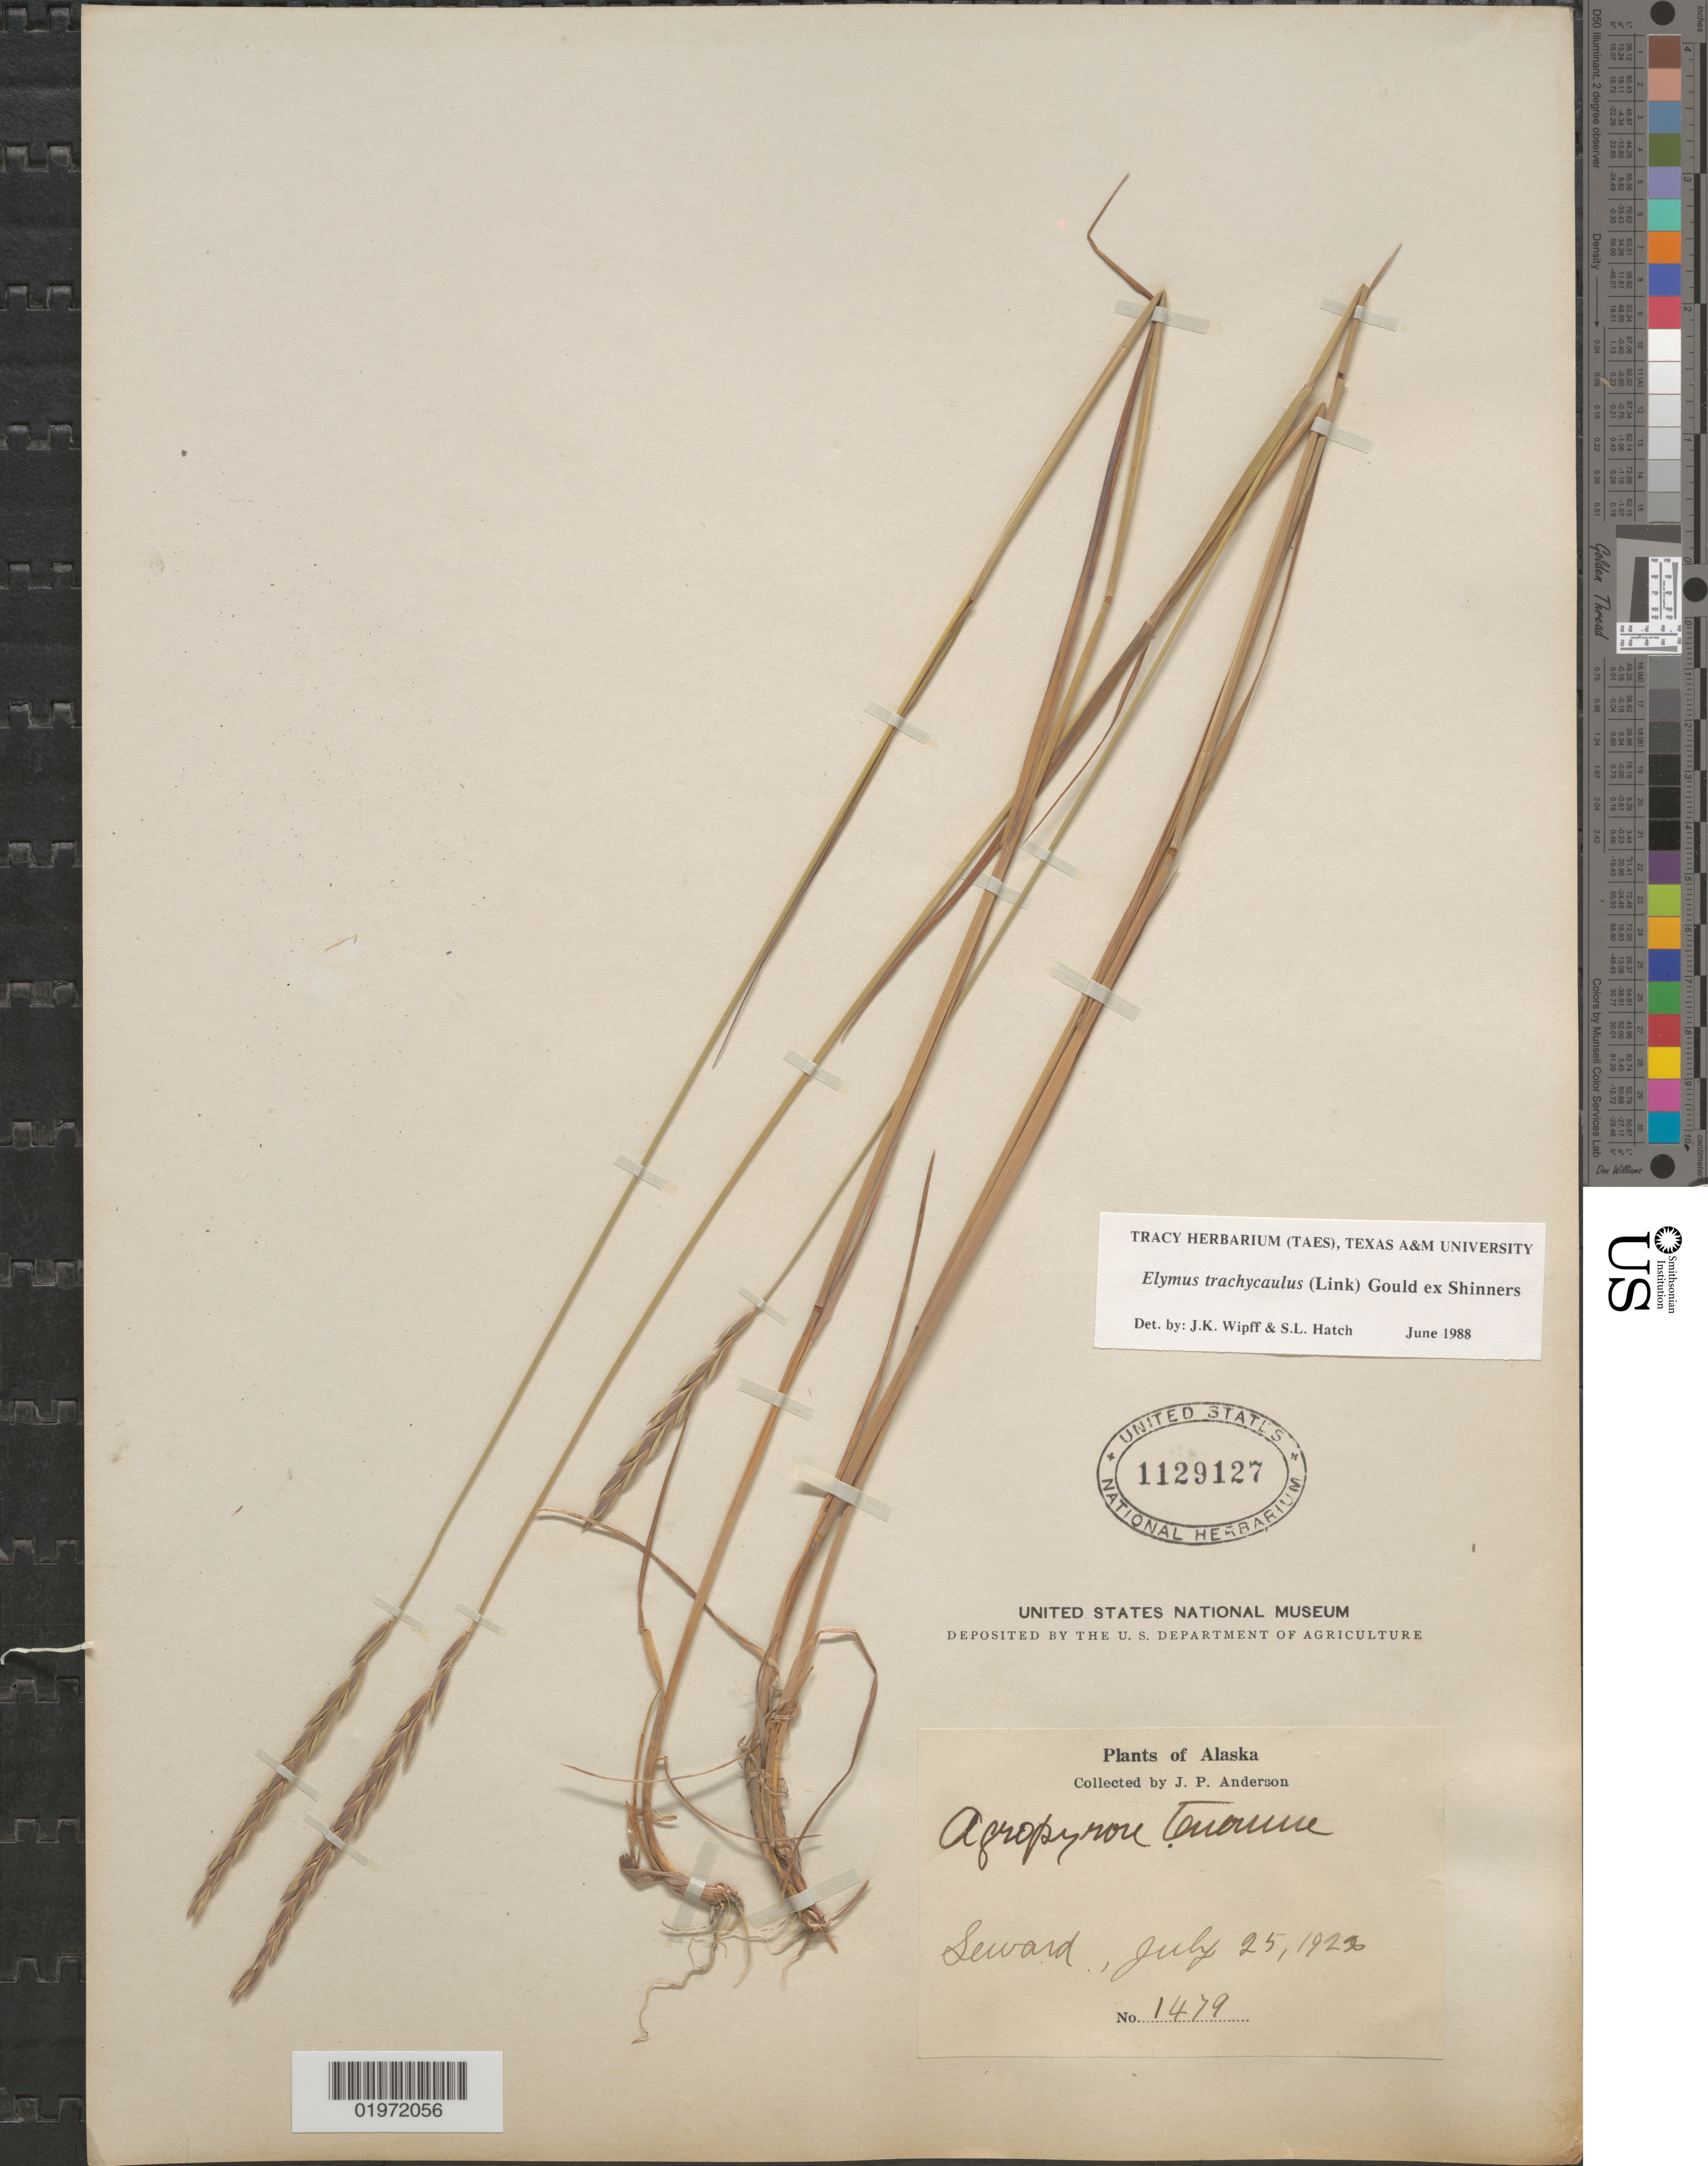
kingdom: Plantae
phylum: Tracheophyta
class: Liliopsida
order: Poales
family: Poaceae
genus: Elymus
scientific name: Elymus trachycaulus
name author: (Link) Gould ex Shinners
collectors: J. P. Anderson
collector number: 1479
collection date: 1922-07-25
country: United States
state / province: Alaska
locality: Seward.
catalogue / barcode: US 1129127